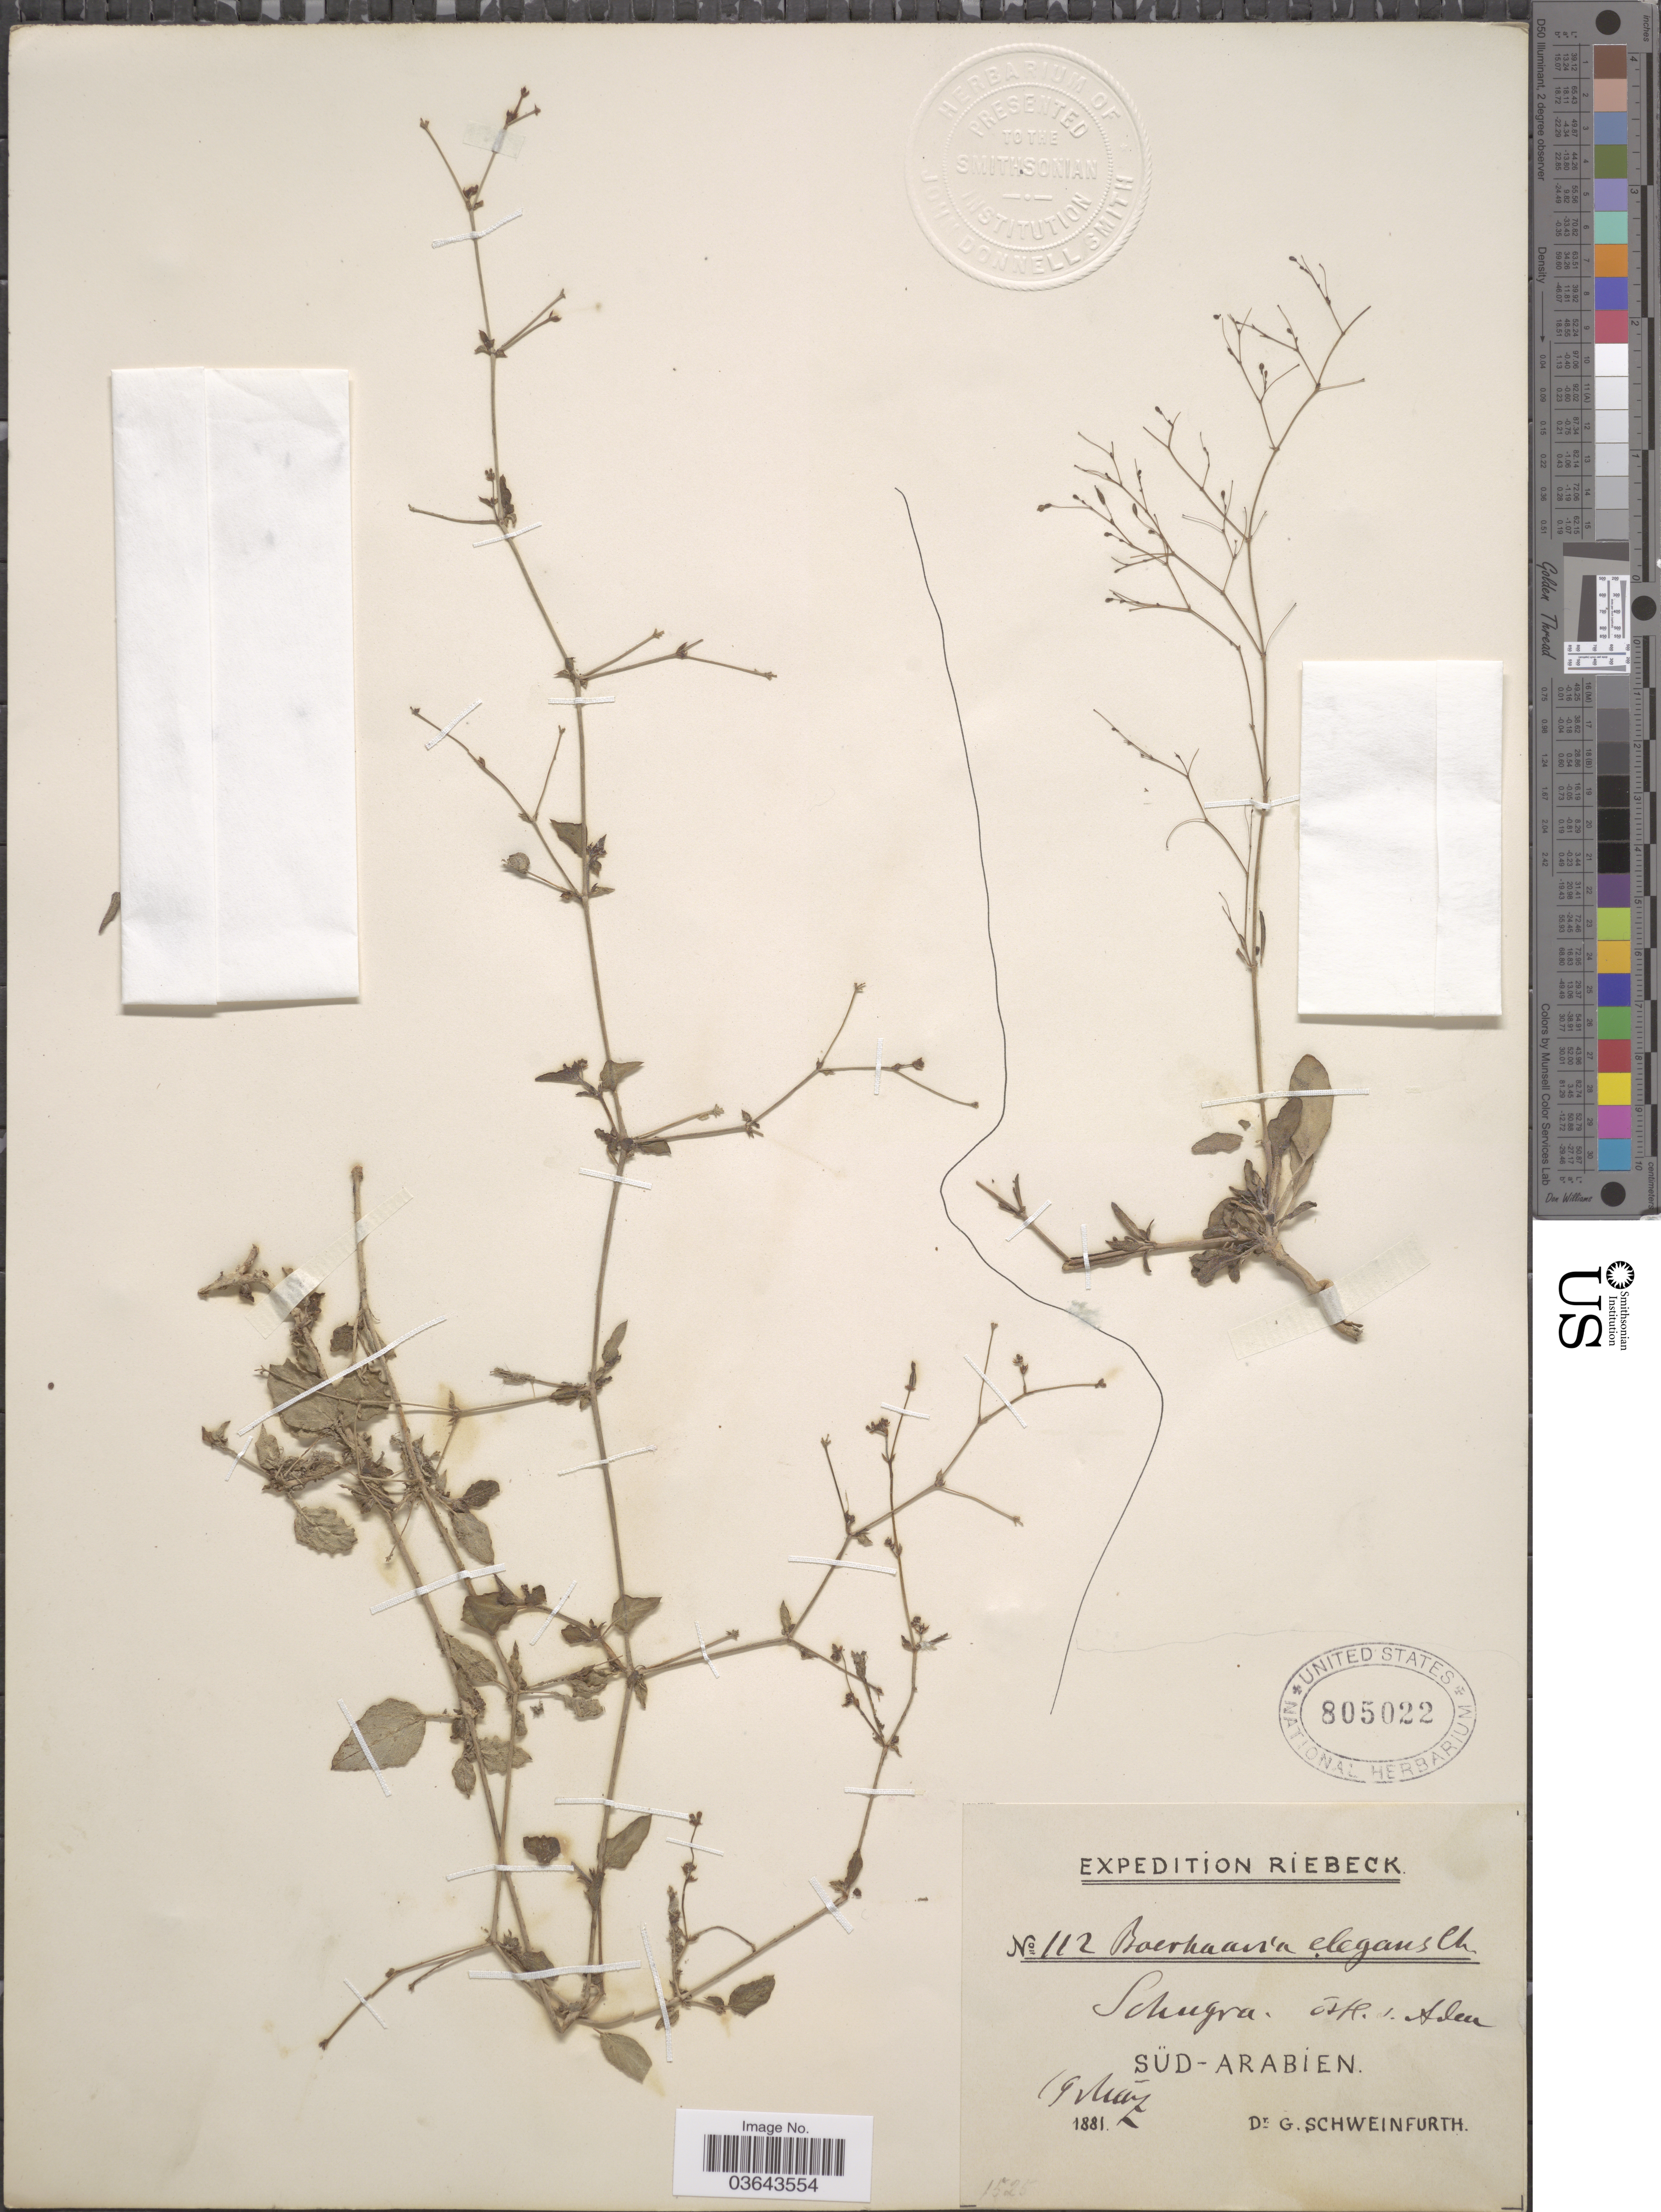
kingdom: Plantae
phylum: Tracheophyta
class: Magnoliopsida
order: Caryophyllales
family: Nyctaginaceae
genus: Boerhavia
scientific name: Boerhavia elegans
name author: Choisy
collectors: G. A. Schweinfurth (herbarium)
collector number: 112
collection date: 1881-03-19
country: Saudi Arabia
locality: Schugram östl. d Aden [interpreted]. Süd-Arabien.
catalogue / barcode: US 805022